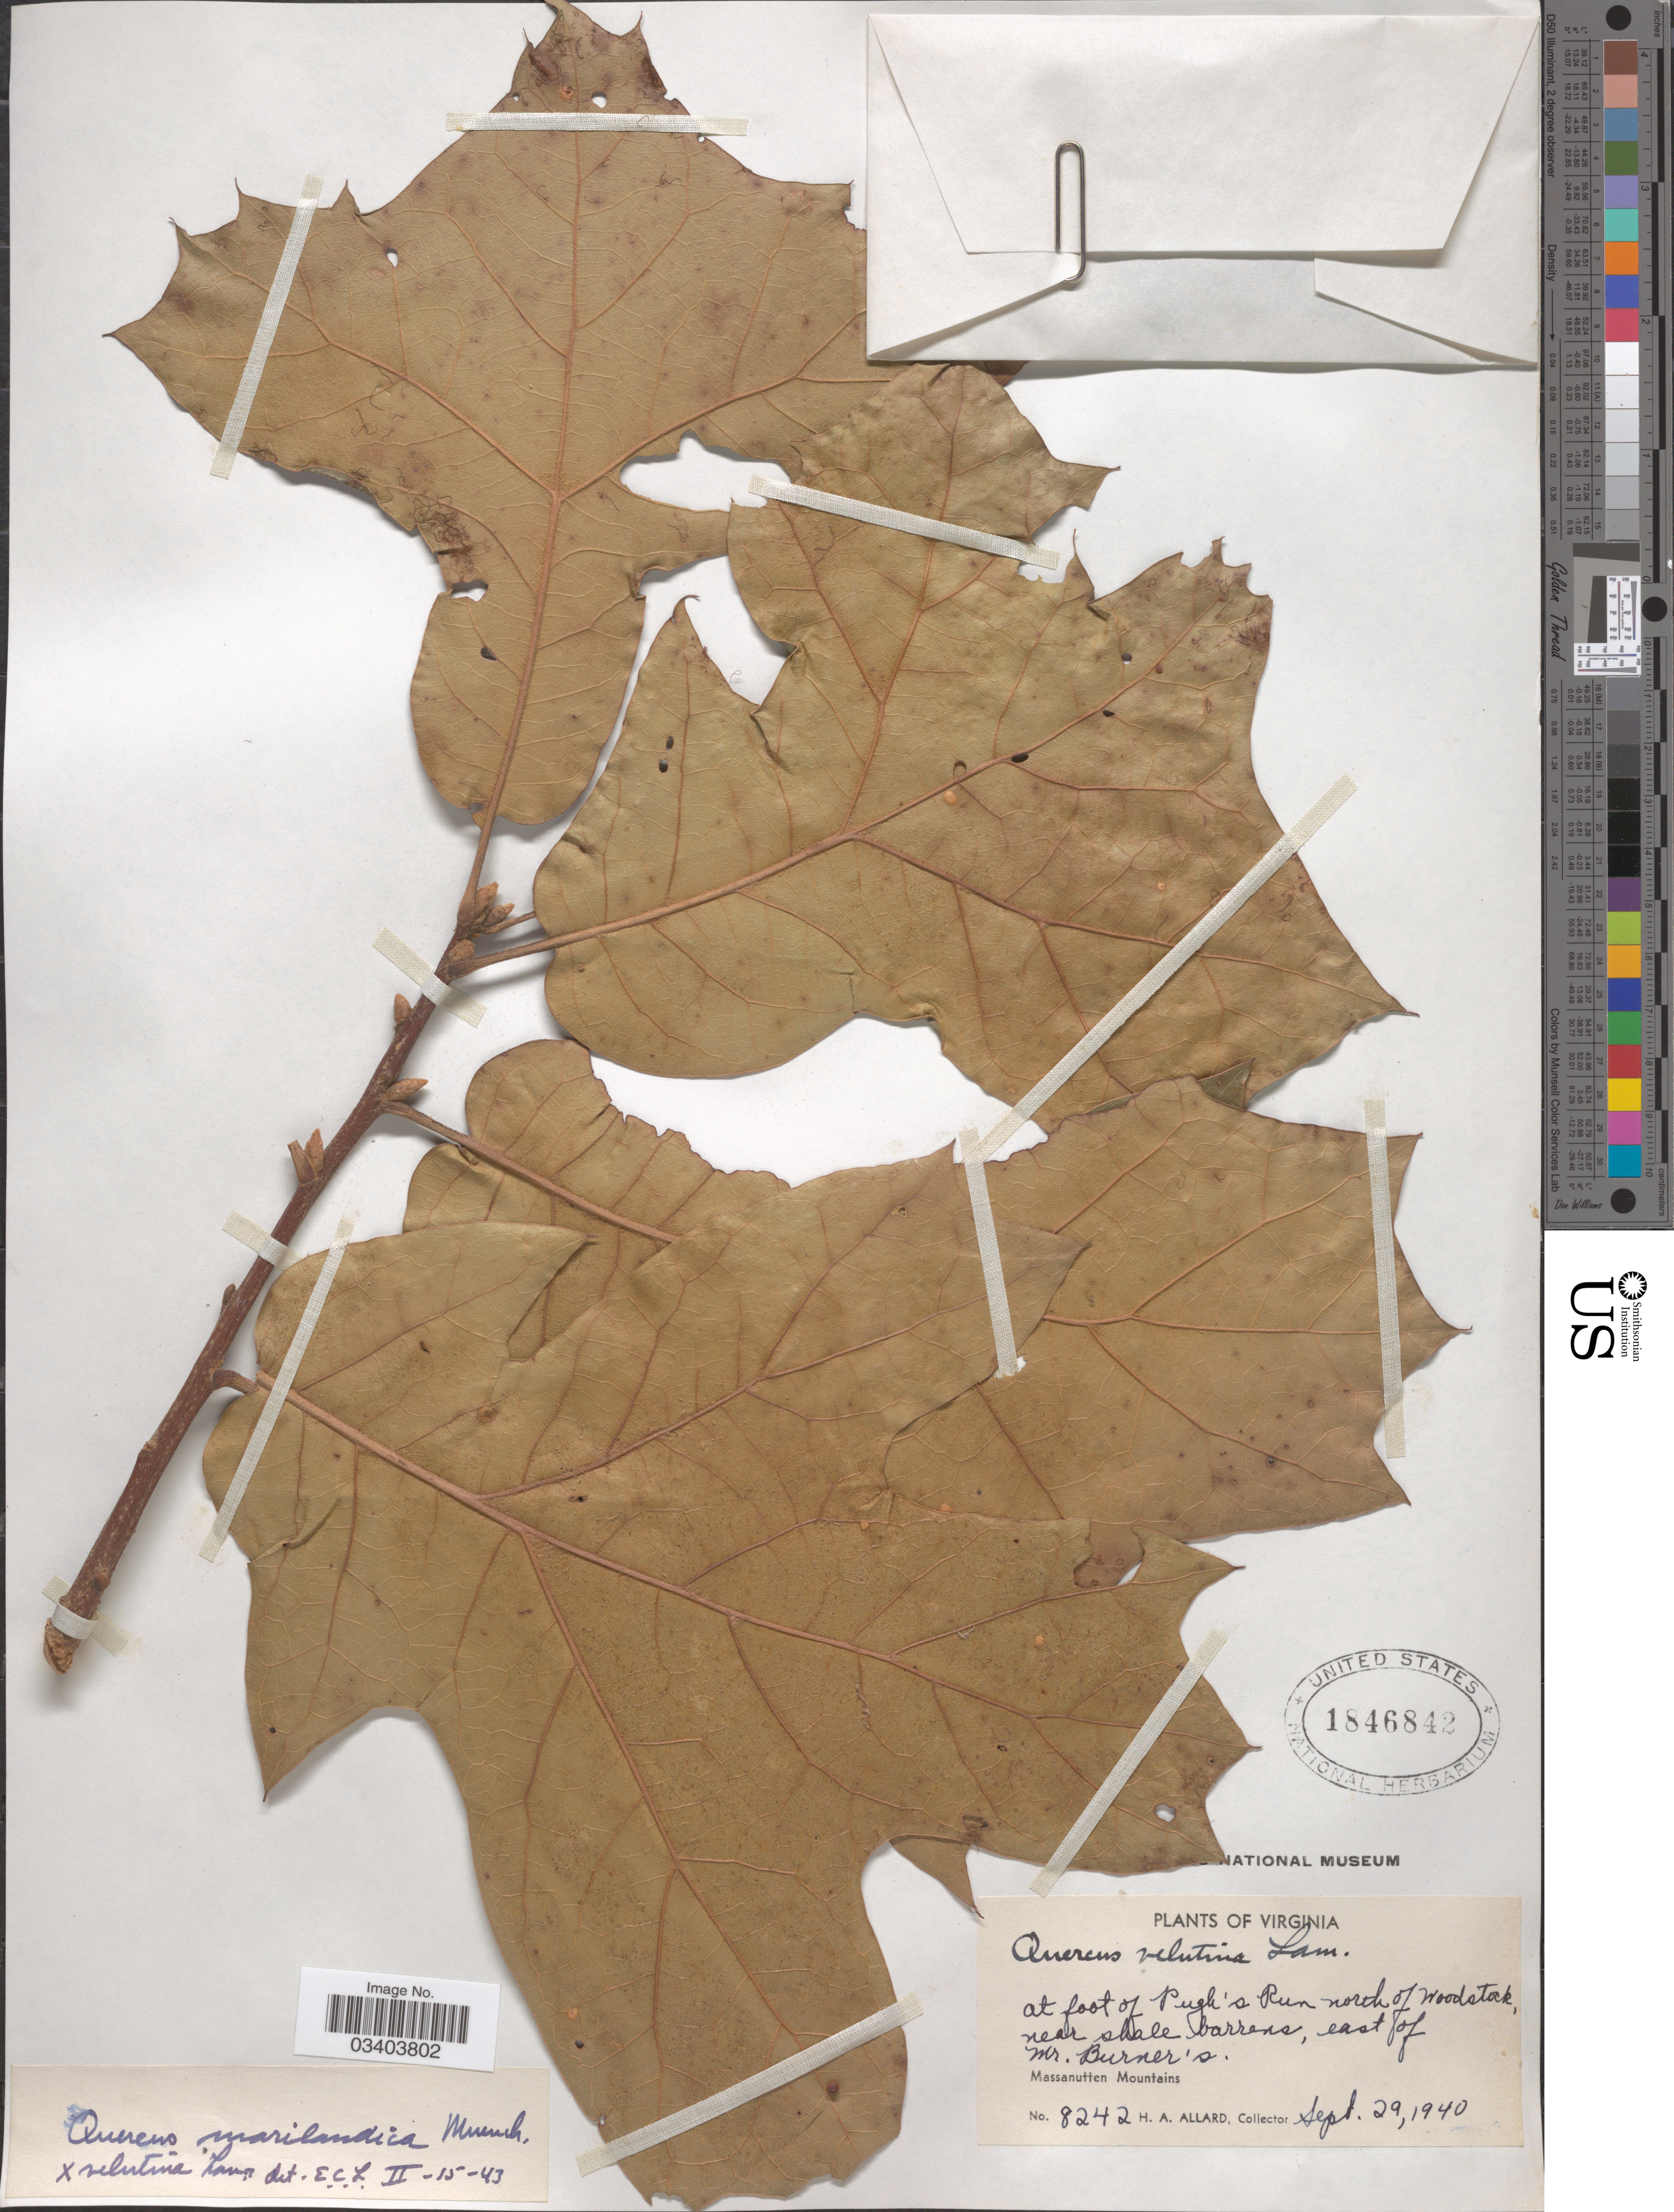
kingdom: Plantae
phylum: Tracheophyta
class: Magnoliopsida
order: Fagales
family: Fagaceae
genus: Quercus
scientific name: Quercus x bushii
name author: Sarg.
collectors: H. A. Allard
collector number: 8242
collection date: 1940-09-29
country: United States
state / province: Virginia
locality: At foot of Pugh's Run north of Woodstock, near shale barrens, east of Mr. Burner's. Massanutten Mountains.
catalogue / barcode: US 1846842